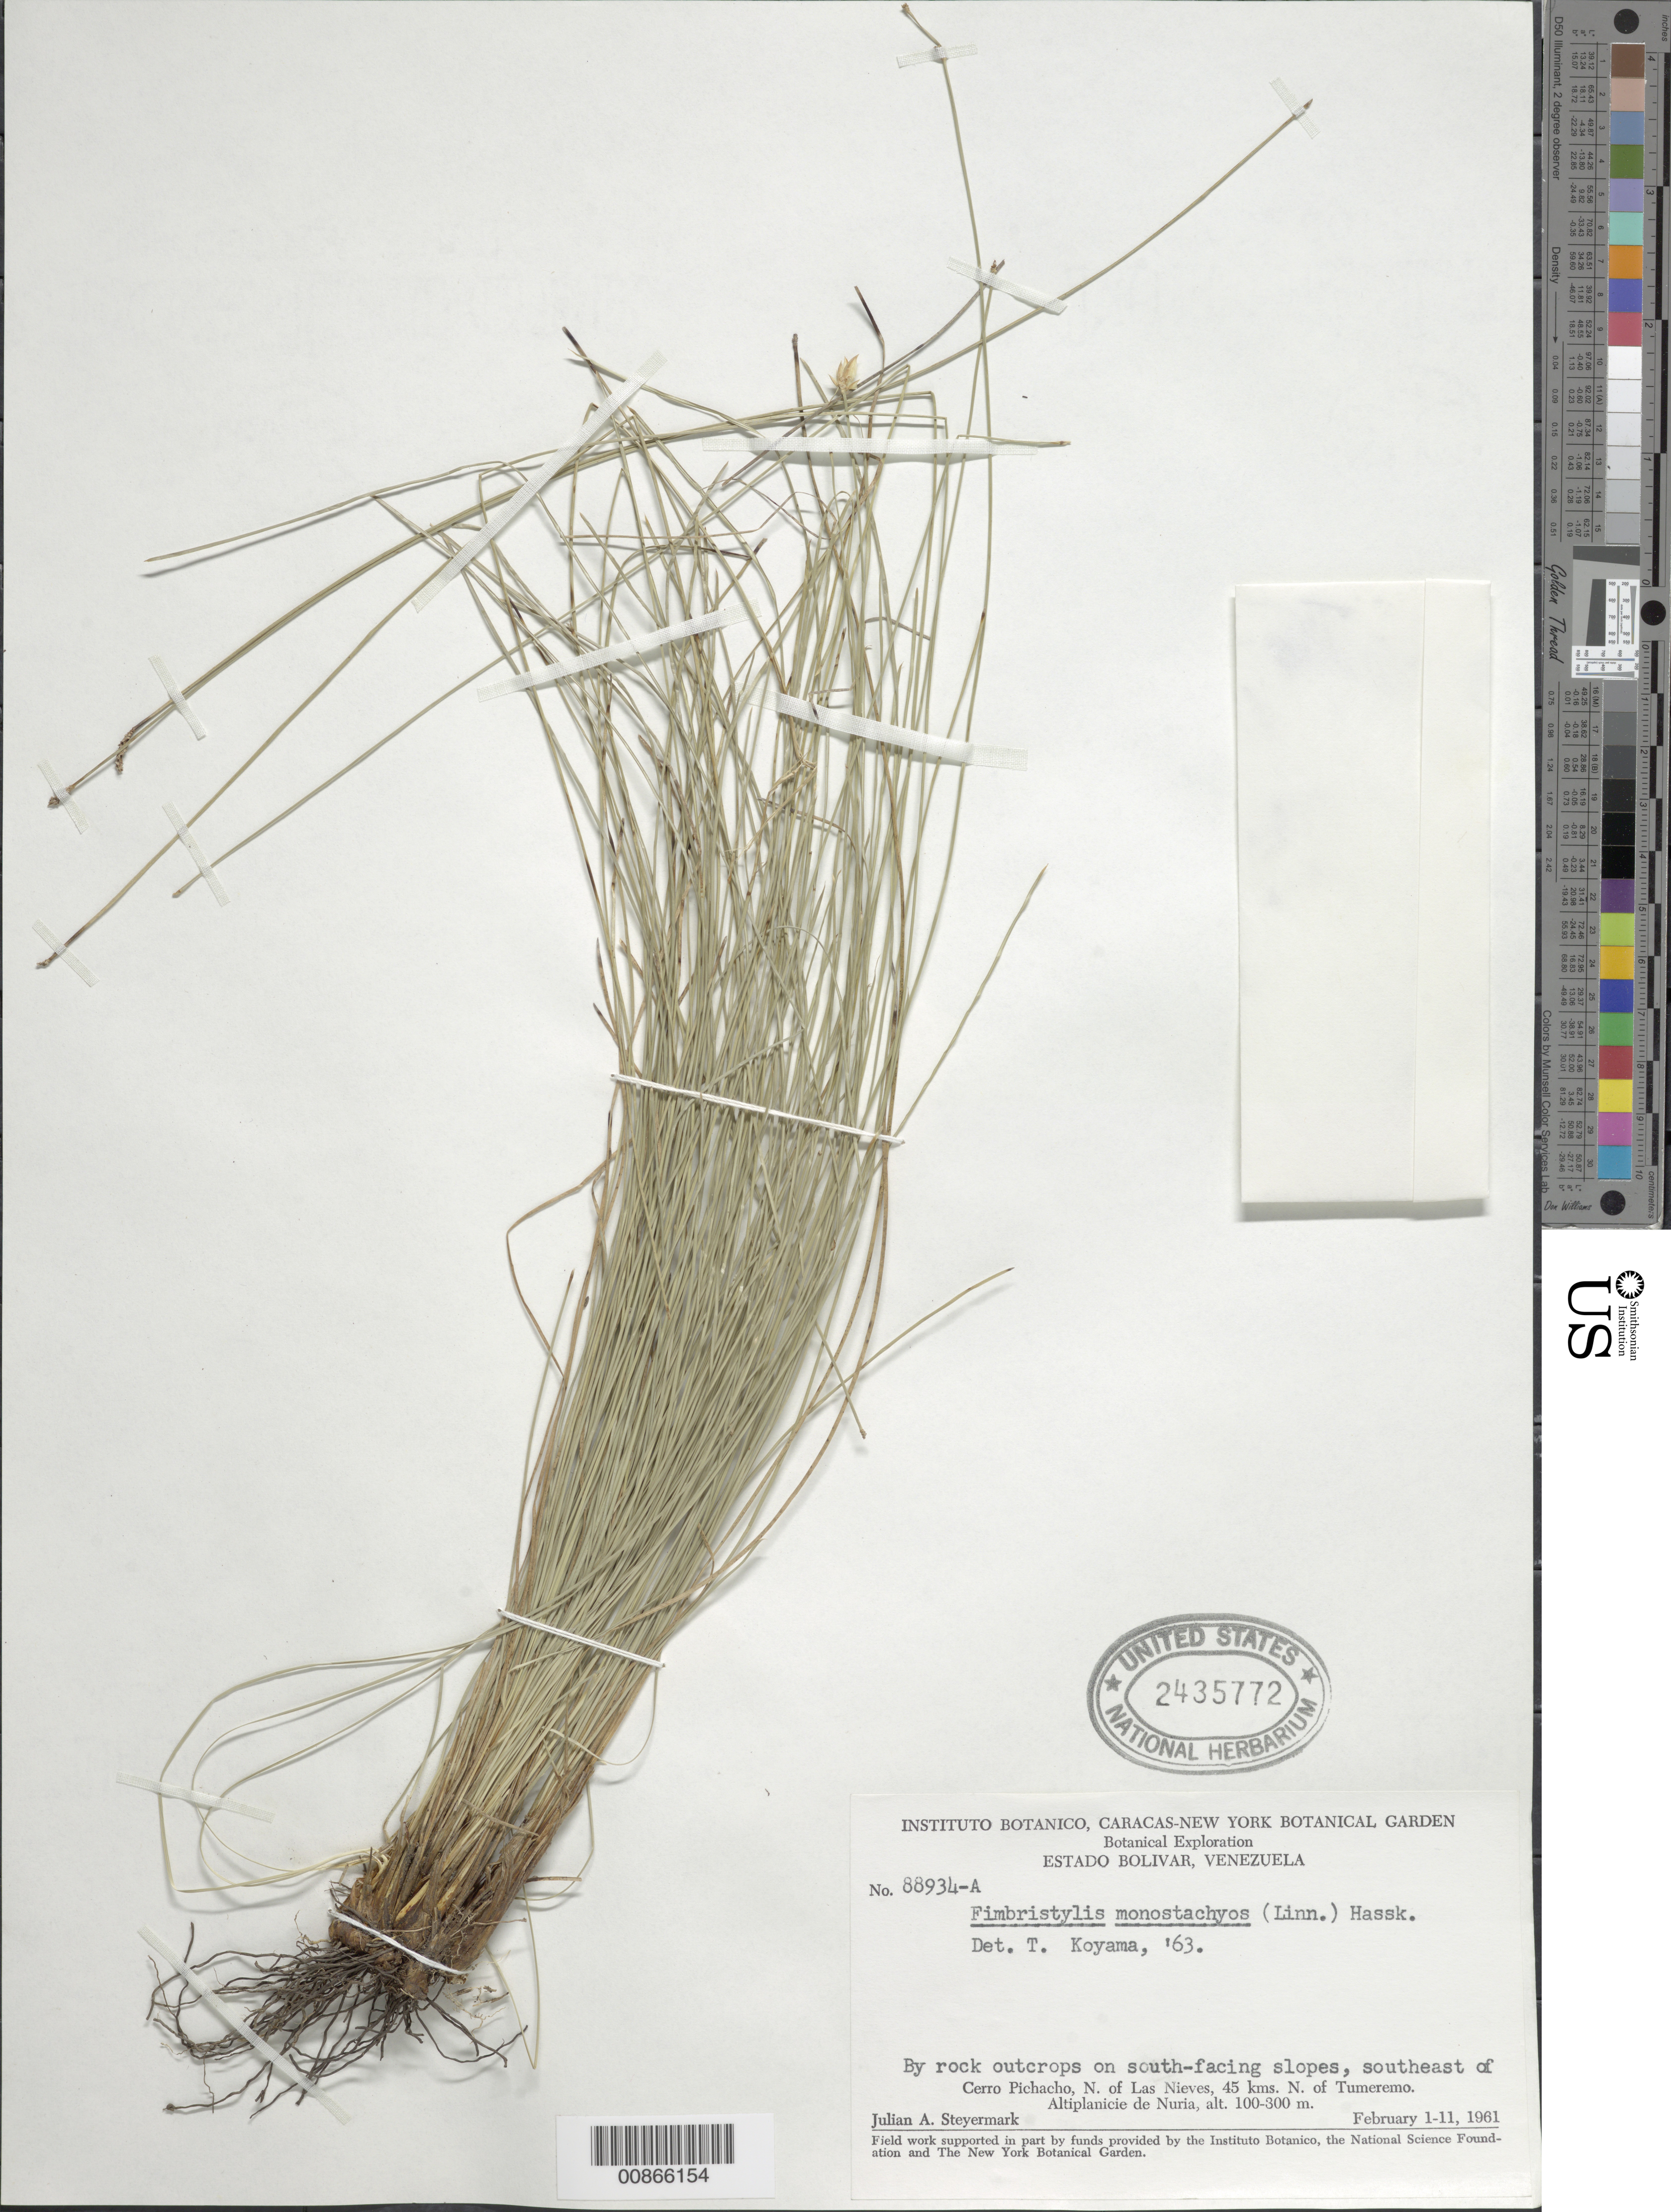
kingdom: Plantae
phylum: Tracheophyta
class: Liliopsida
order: Poales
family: Cyperaceae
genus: Abildgaardia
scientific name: Abildgaardia ovata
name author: (Burm. f.) Kral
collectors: J. Steyermark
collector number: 88934 A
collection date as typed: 1-Feb-61 to 11-Feb-61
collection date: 1961-02-01/1961-02-11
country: Venezuela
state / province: Bolívar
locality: Cerro El Picacho, SE of; N of Las Nieves, 45 km N of Tumeremo, Altiplanicie de Nuria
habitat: Rock outcrops on S-facing slopes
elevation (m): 100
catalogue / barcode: US 2435772